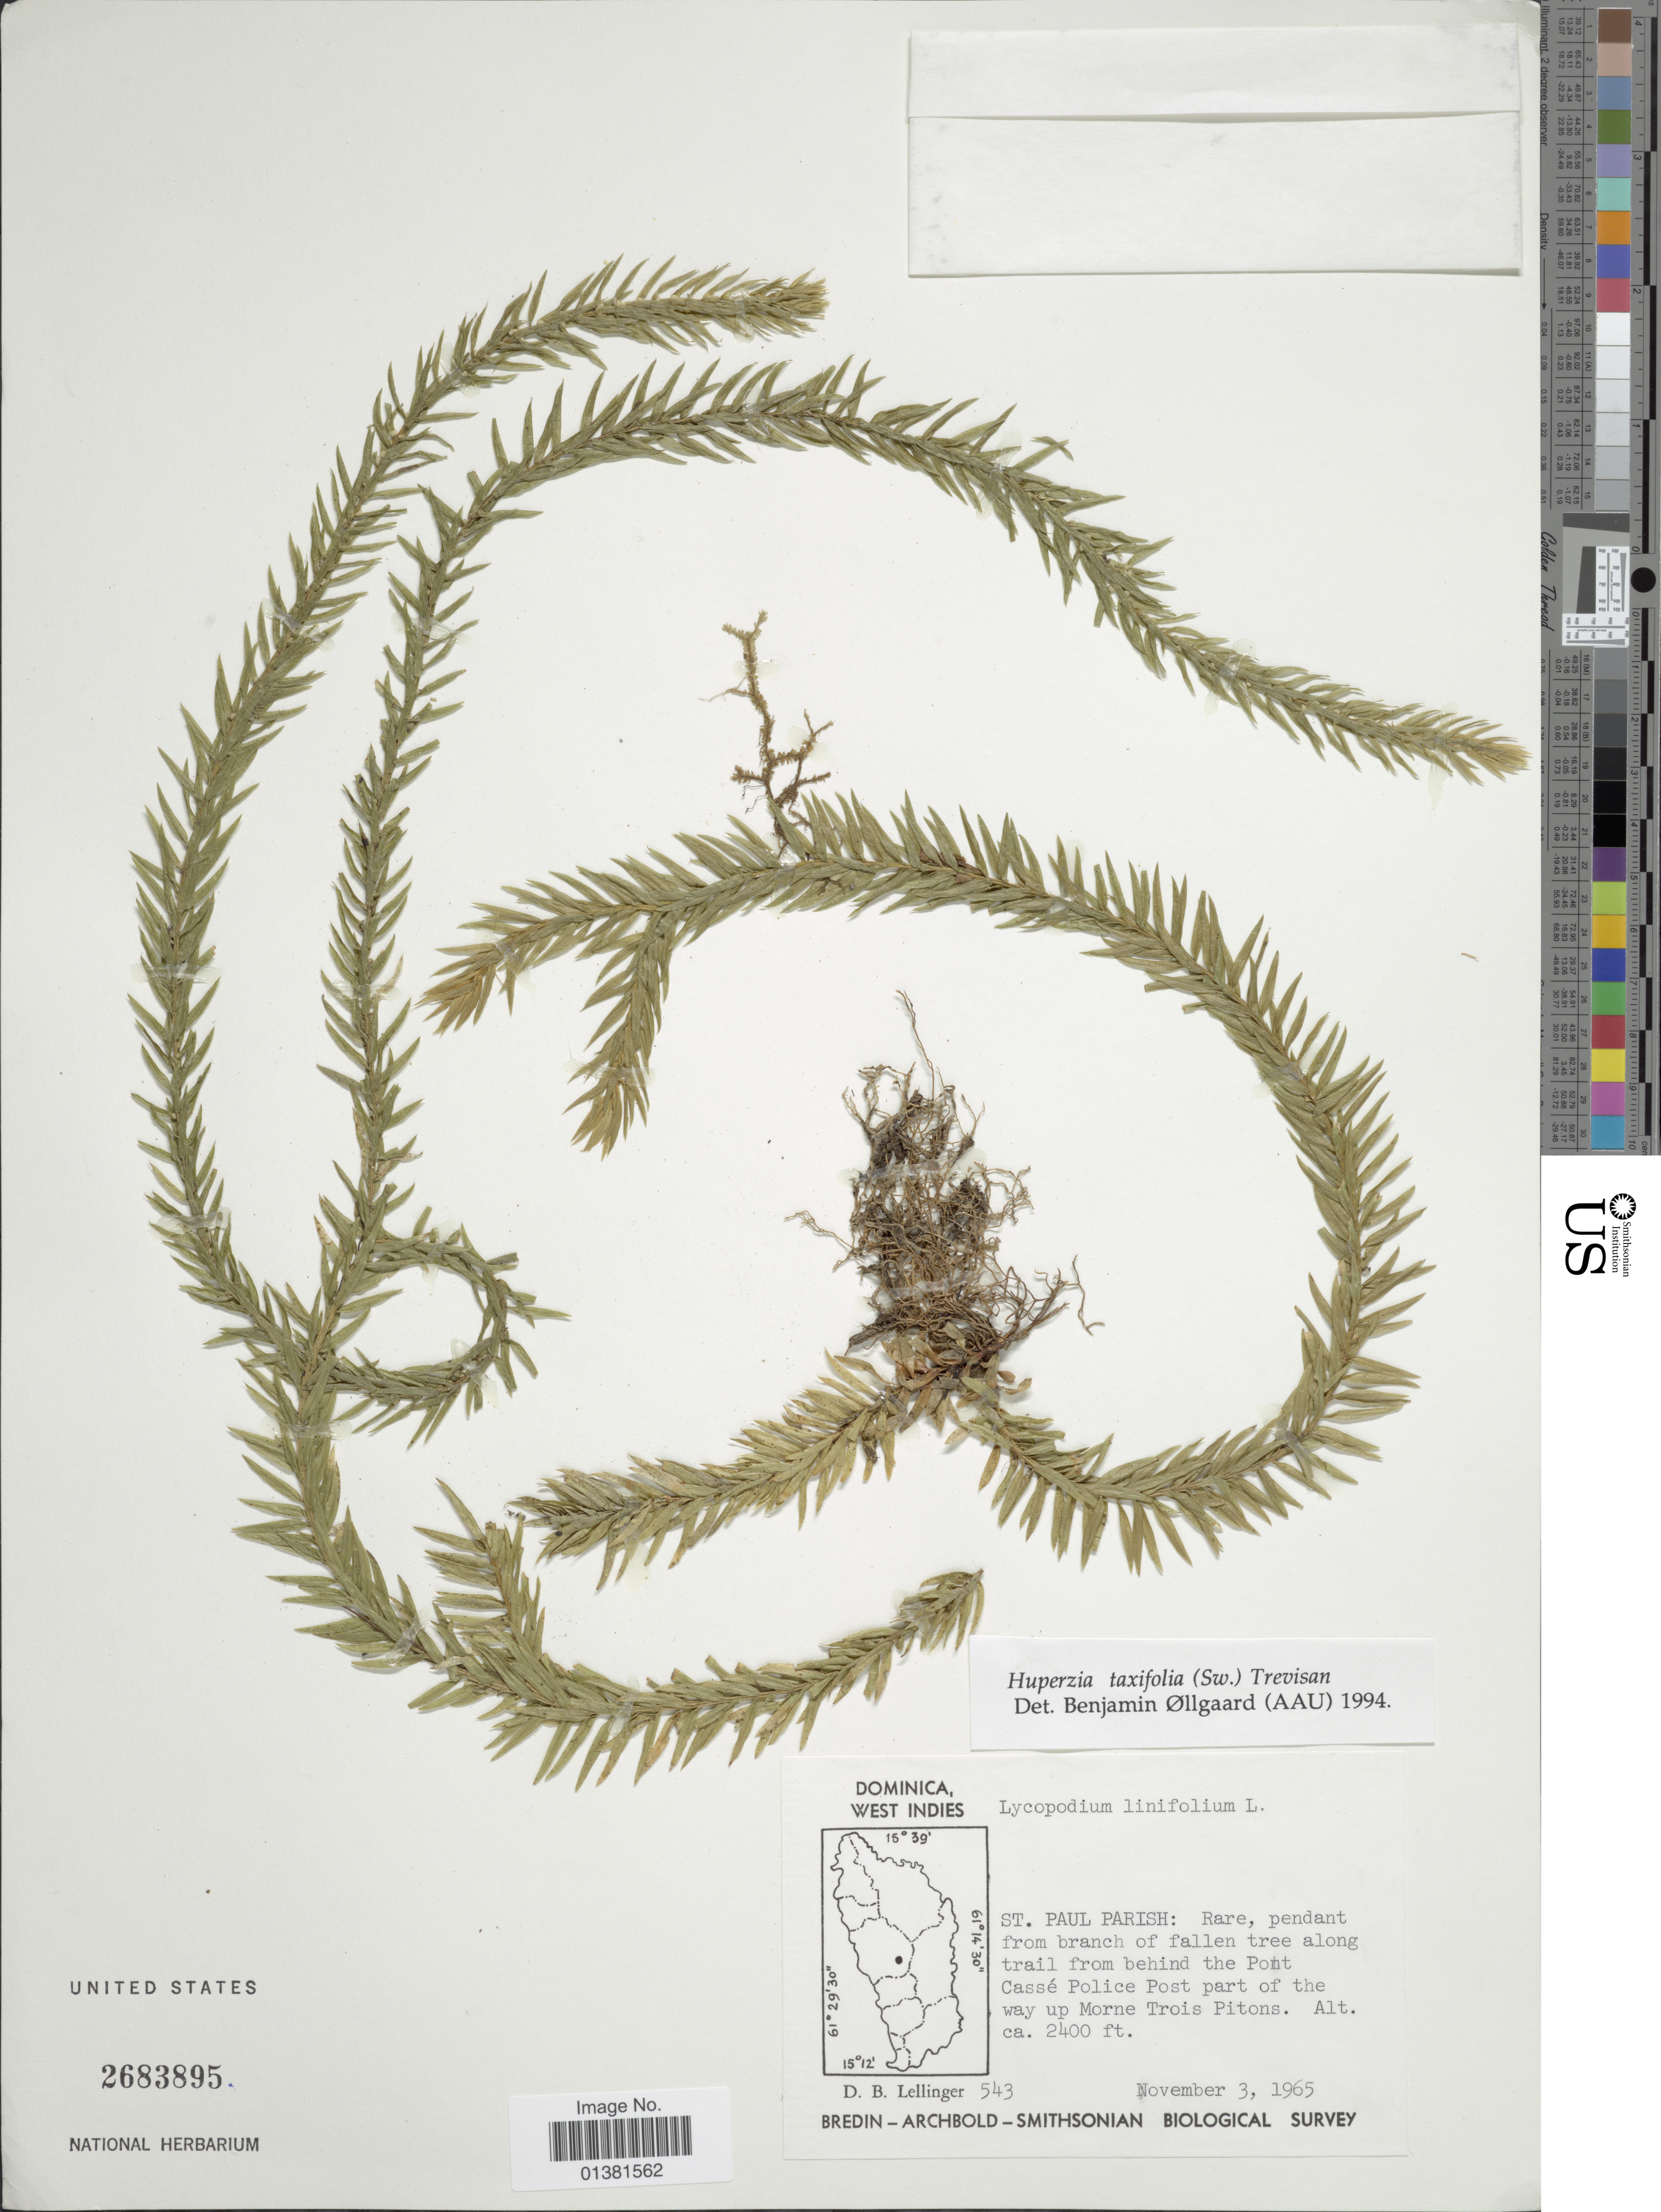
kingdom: Plantae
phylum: Tracheophyta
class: Lycopodiopsida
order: Lycopodiales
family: Lycopodiaceae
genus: Phlegmariurus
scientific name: Phlegmariurus taxifolius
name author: (Sw.) Á. Löve & D. Löve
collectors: D. B. Lellinger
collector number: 543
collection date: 1965-11-03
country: Dominica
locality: West Indies, St. Paul Parish: Rare, pendant from branch of fallen tree along trail from behind the Point Cassé Police Post part of the way up Morne Trois Pitons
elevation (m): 732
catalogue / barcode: US 2683895